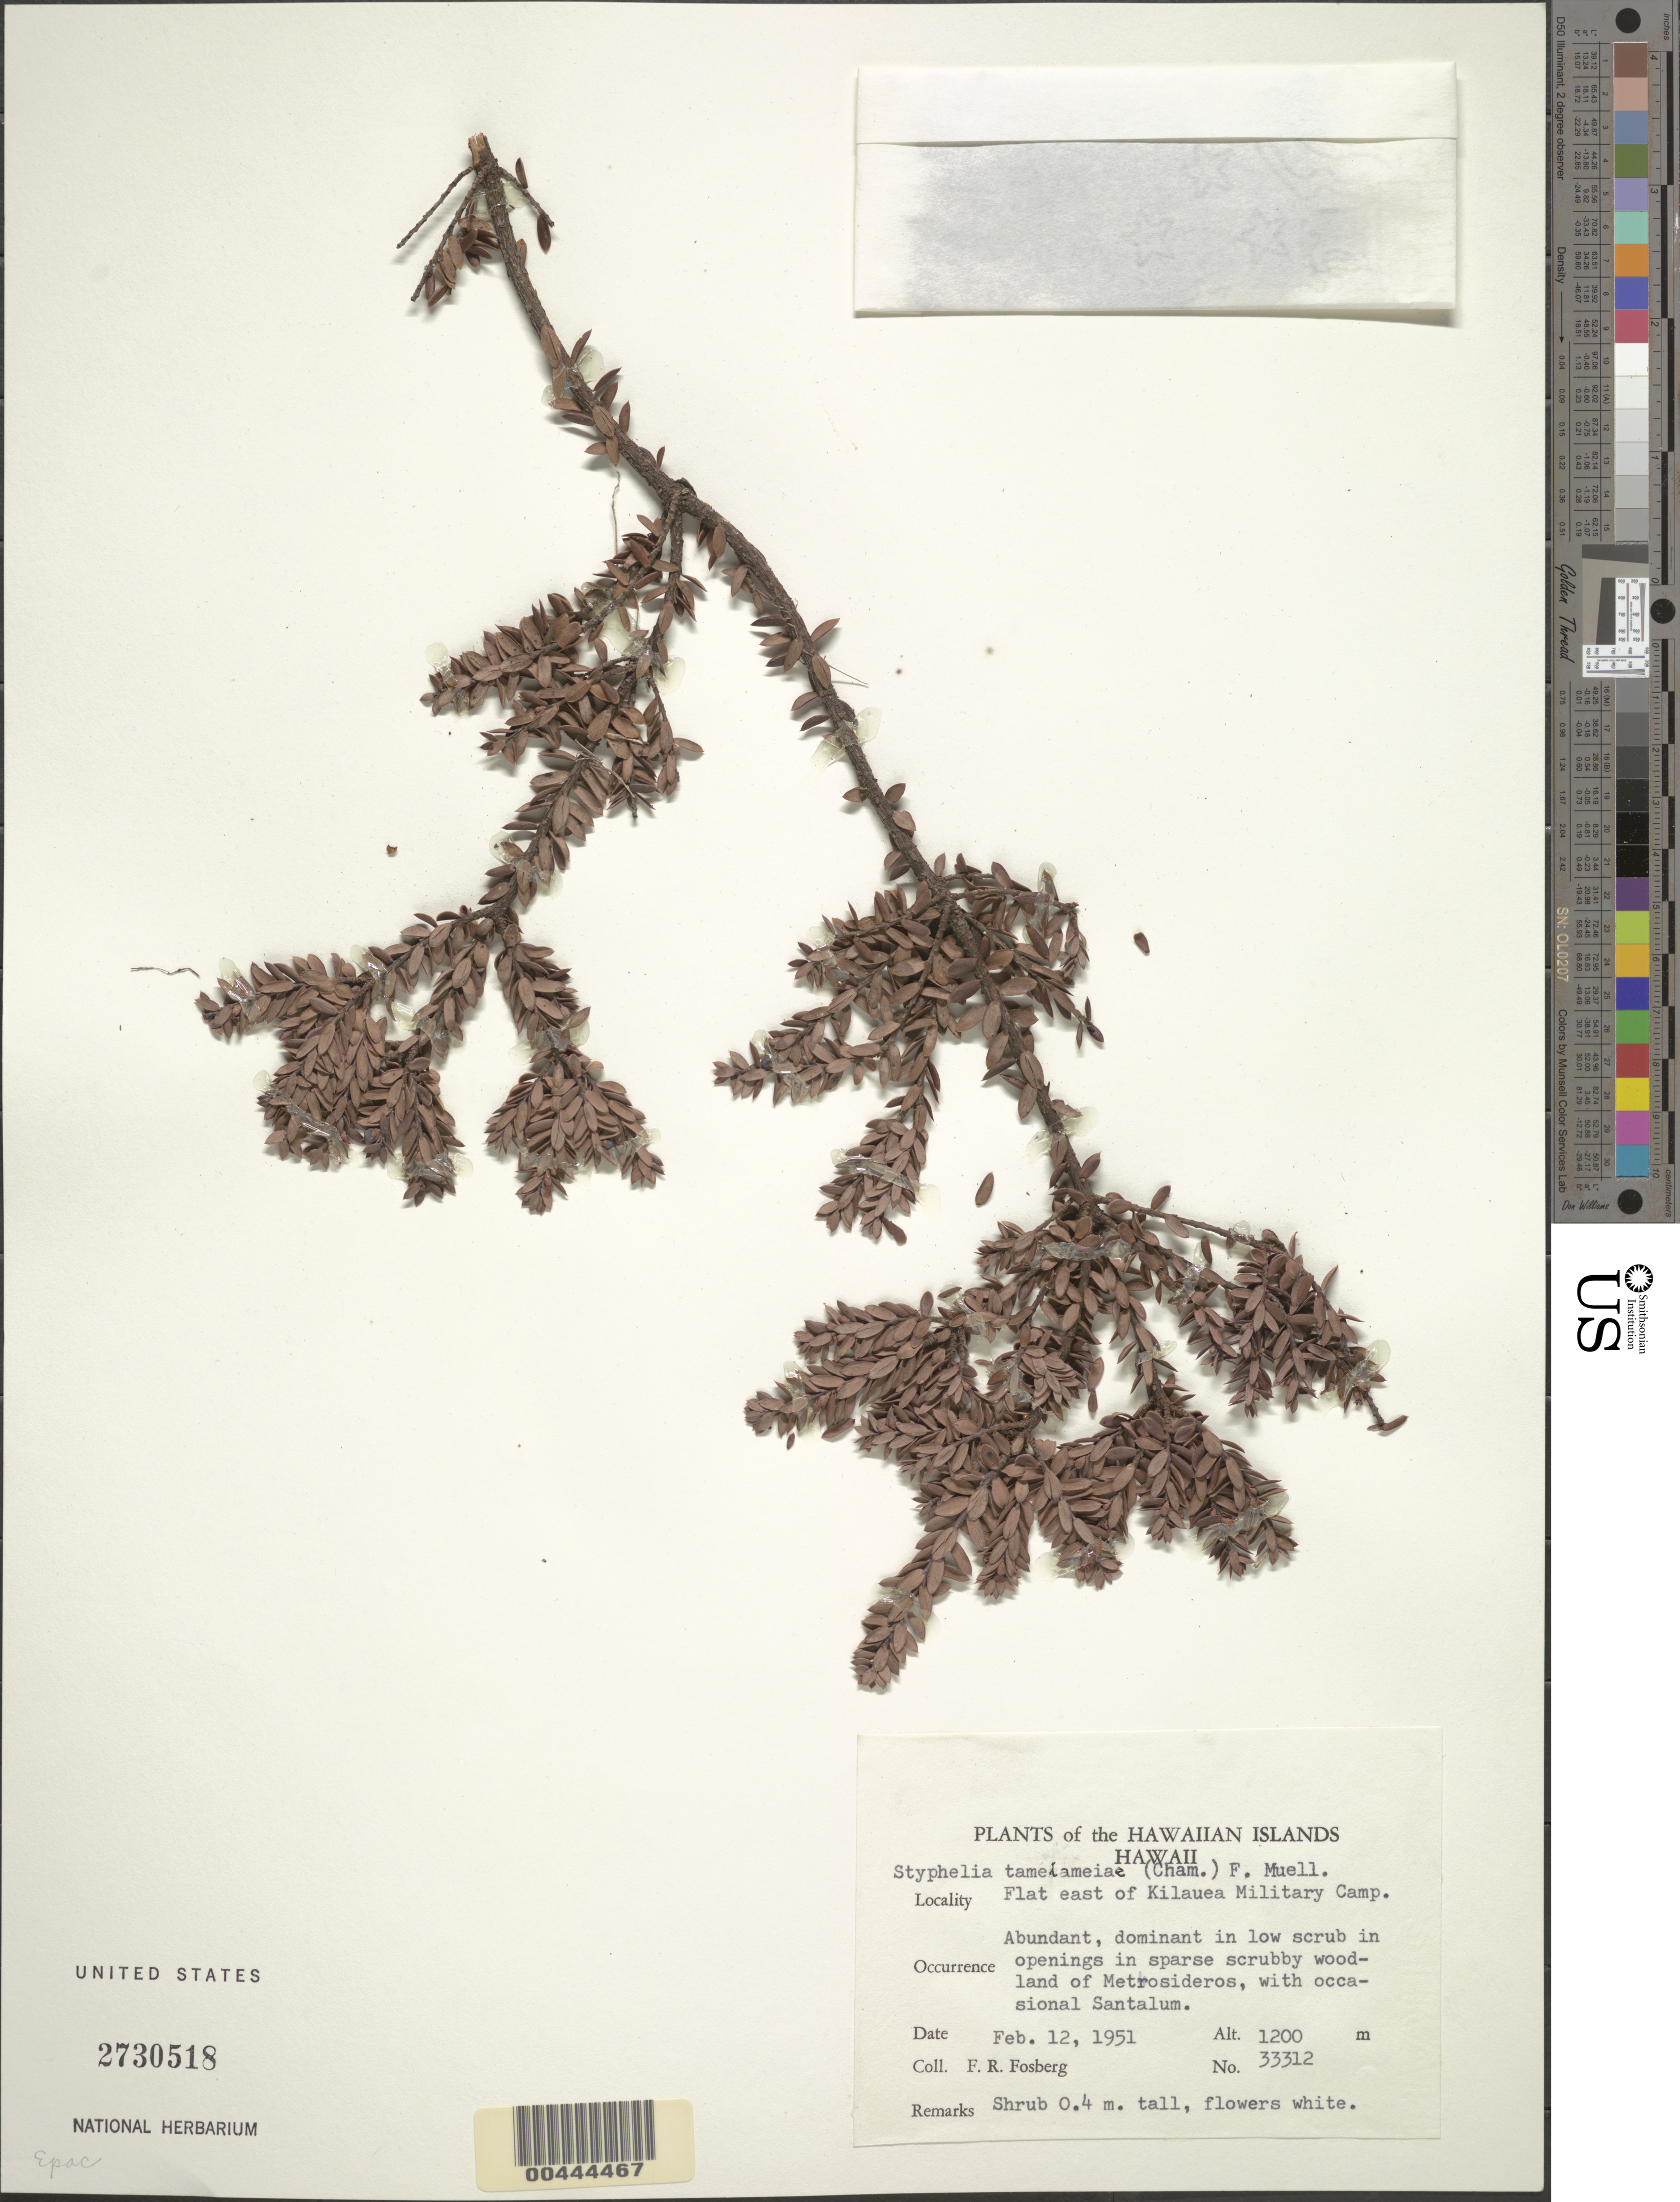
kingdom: Plantae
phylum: Tracheophyta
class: Magnoliopsida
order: Ericales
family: Ericaceae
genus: Leptecophylla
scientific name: Leptecophylla tameiameiae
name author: (Cham. & Schltdl.) C.M. Weiller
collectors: F. R. Fosberg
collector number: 33312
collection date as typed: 12 Feb 1951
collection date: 1951-02-12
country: United States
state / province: Hawaii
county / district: Hawaii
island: Hawaii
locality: Flat E of Kilauea Military Camp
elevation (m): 1200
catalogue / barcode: US 2730518